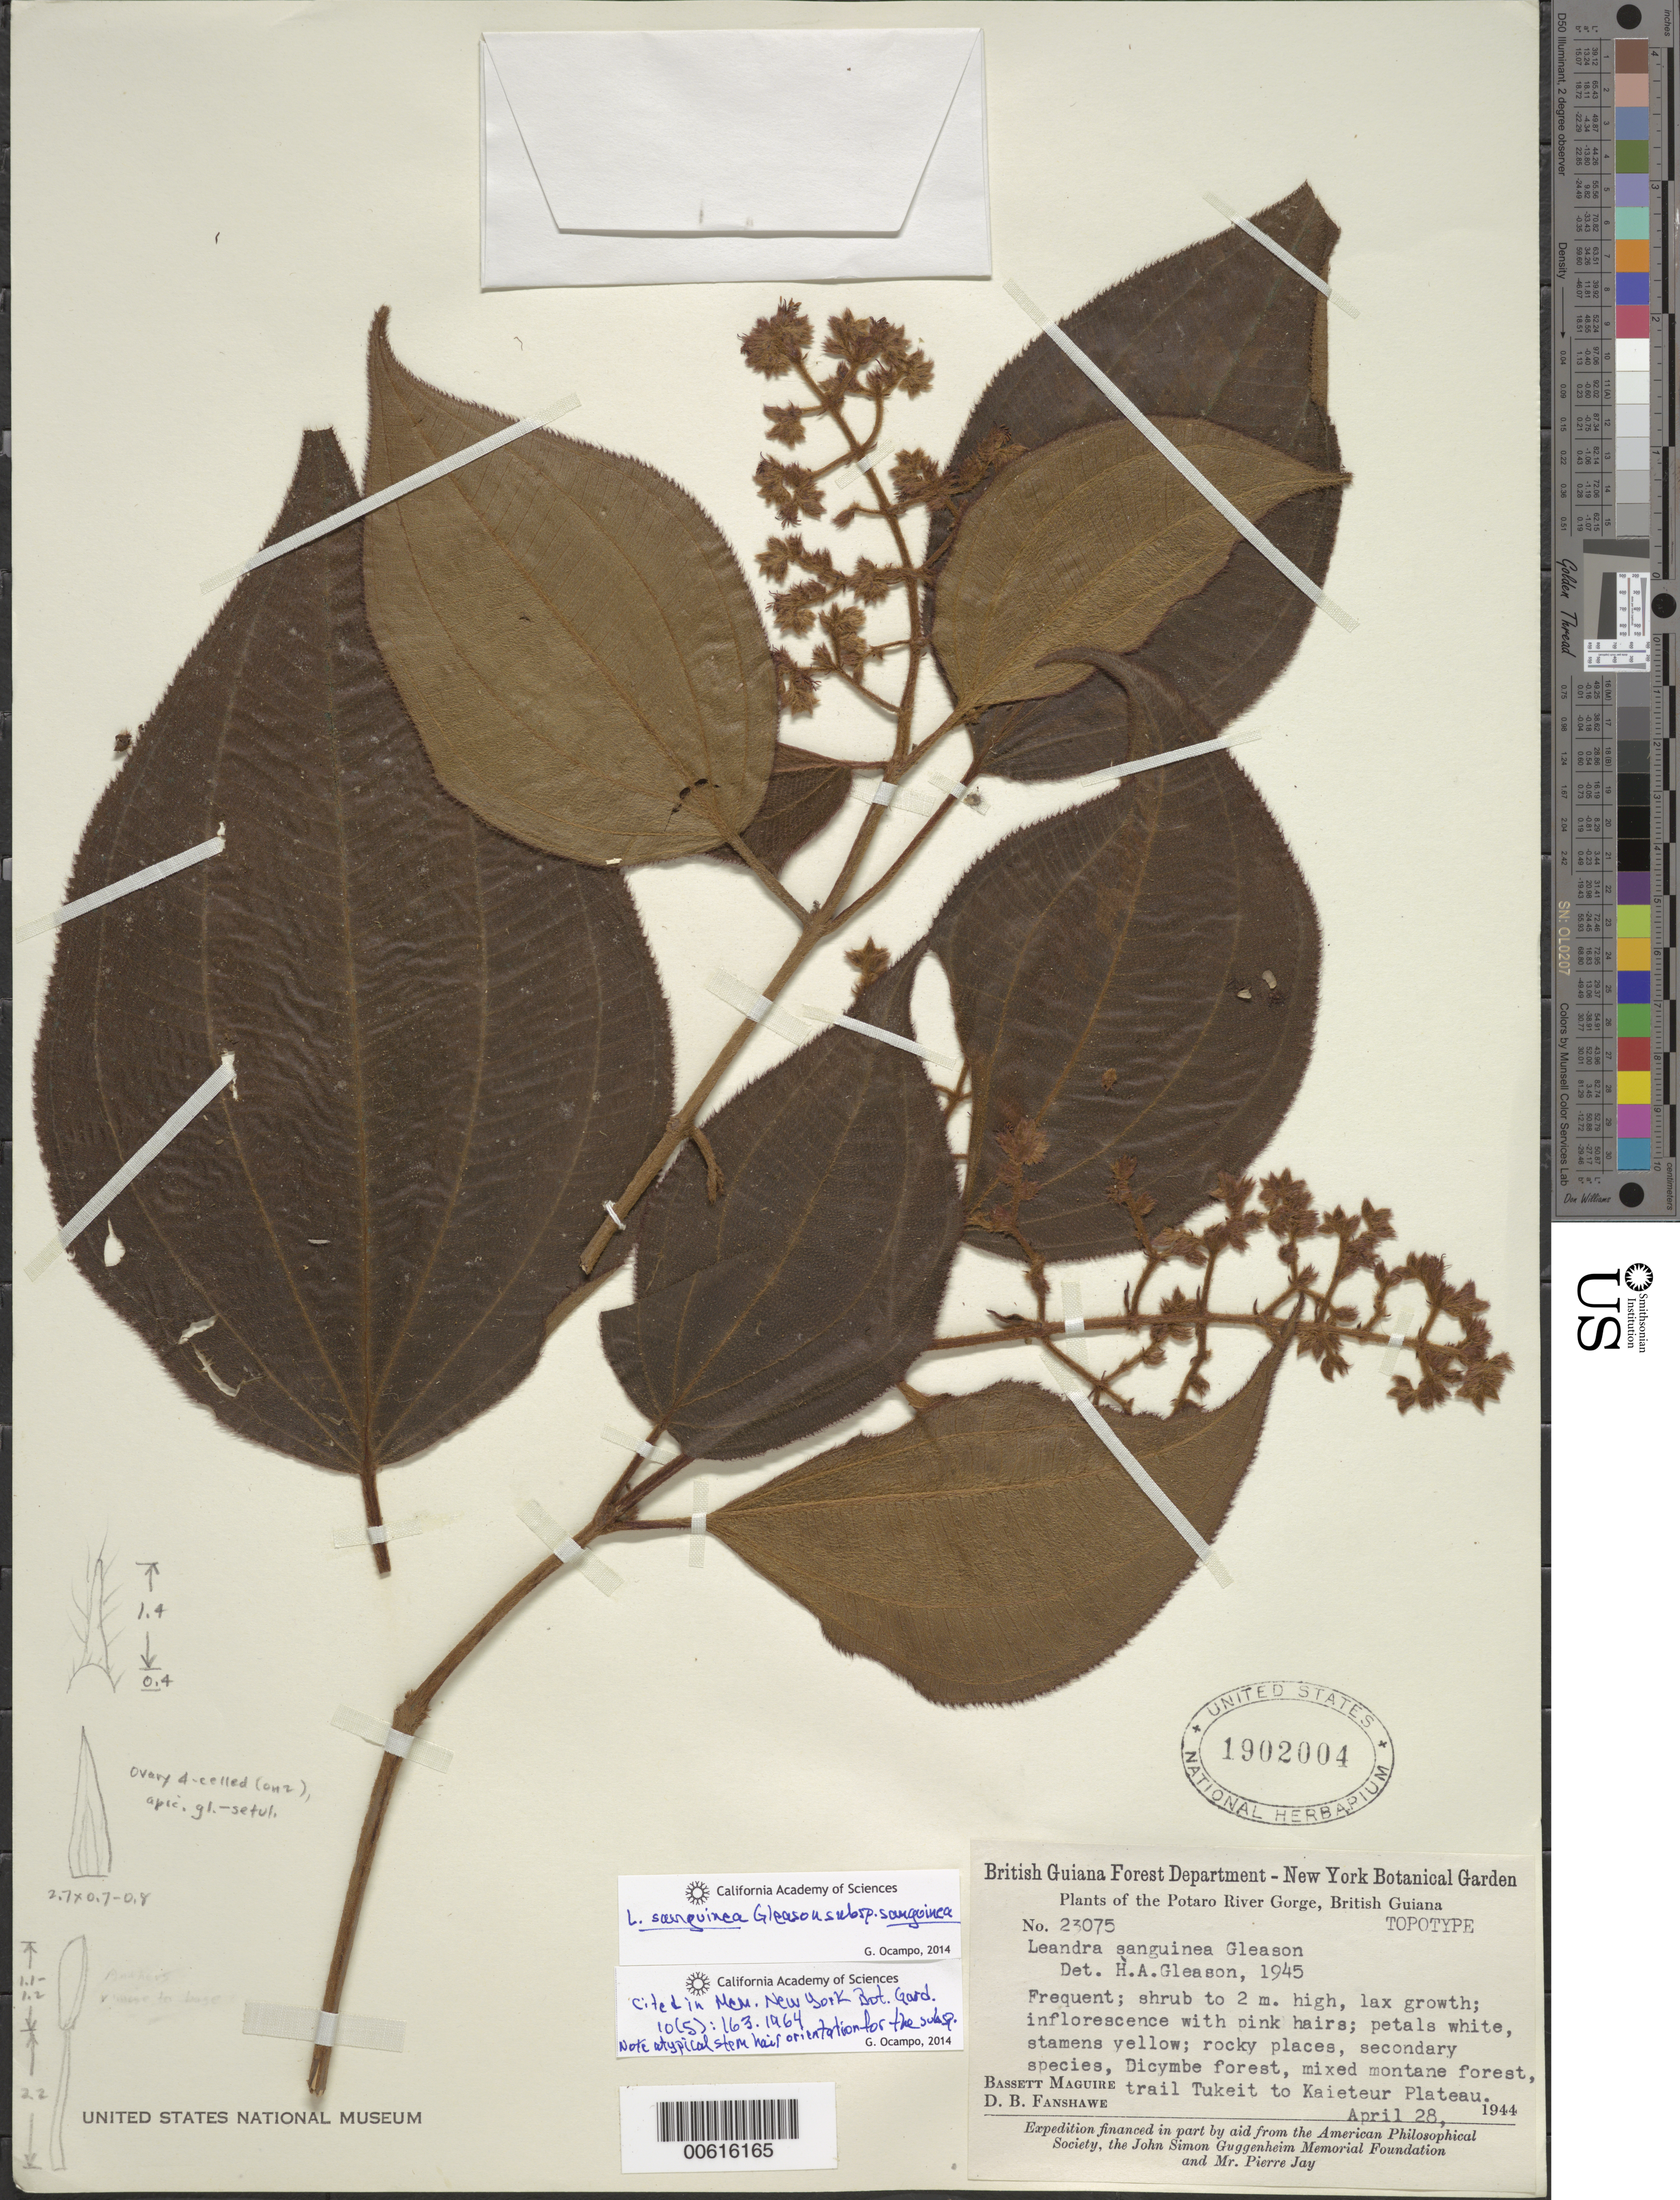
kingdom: Plantae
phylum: Tracheophyta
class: Magnoliopsida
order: Myrtales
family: Melastomataceae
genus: Leandra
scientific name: Leandra sanguinea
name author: Gleason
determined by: Gleason, H. A.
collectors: B. Maguire & D. B. Fanshawe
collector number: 23075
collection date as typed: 28-Apr-44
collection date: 1944-04-28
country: Guyana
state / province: Potaro-Siparuni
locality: Potaro River Gorge, trail from Tukeit to Kaiatuk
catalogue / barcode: US 1902004